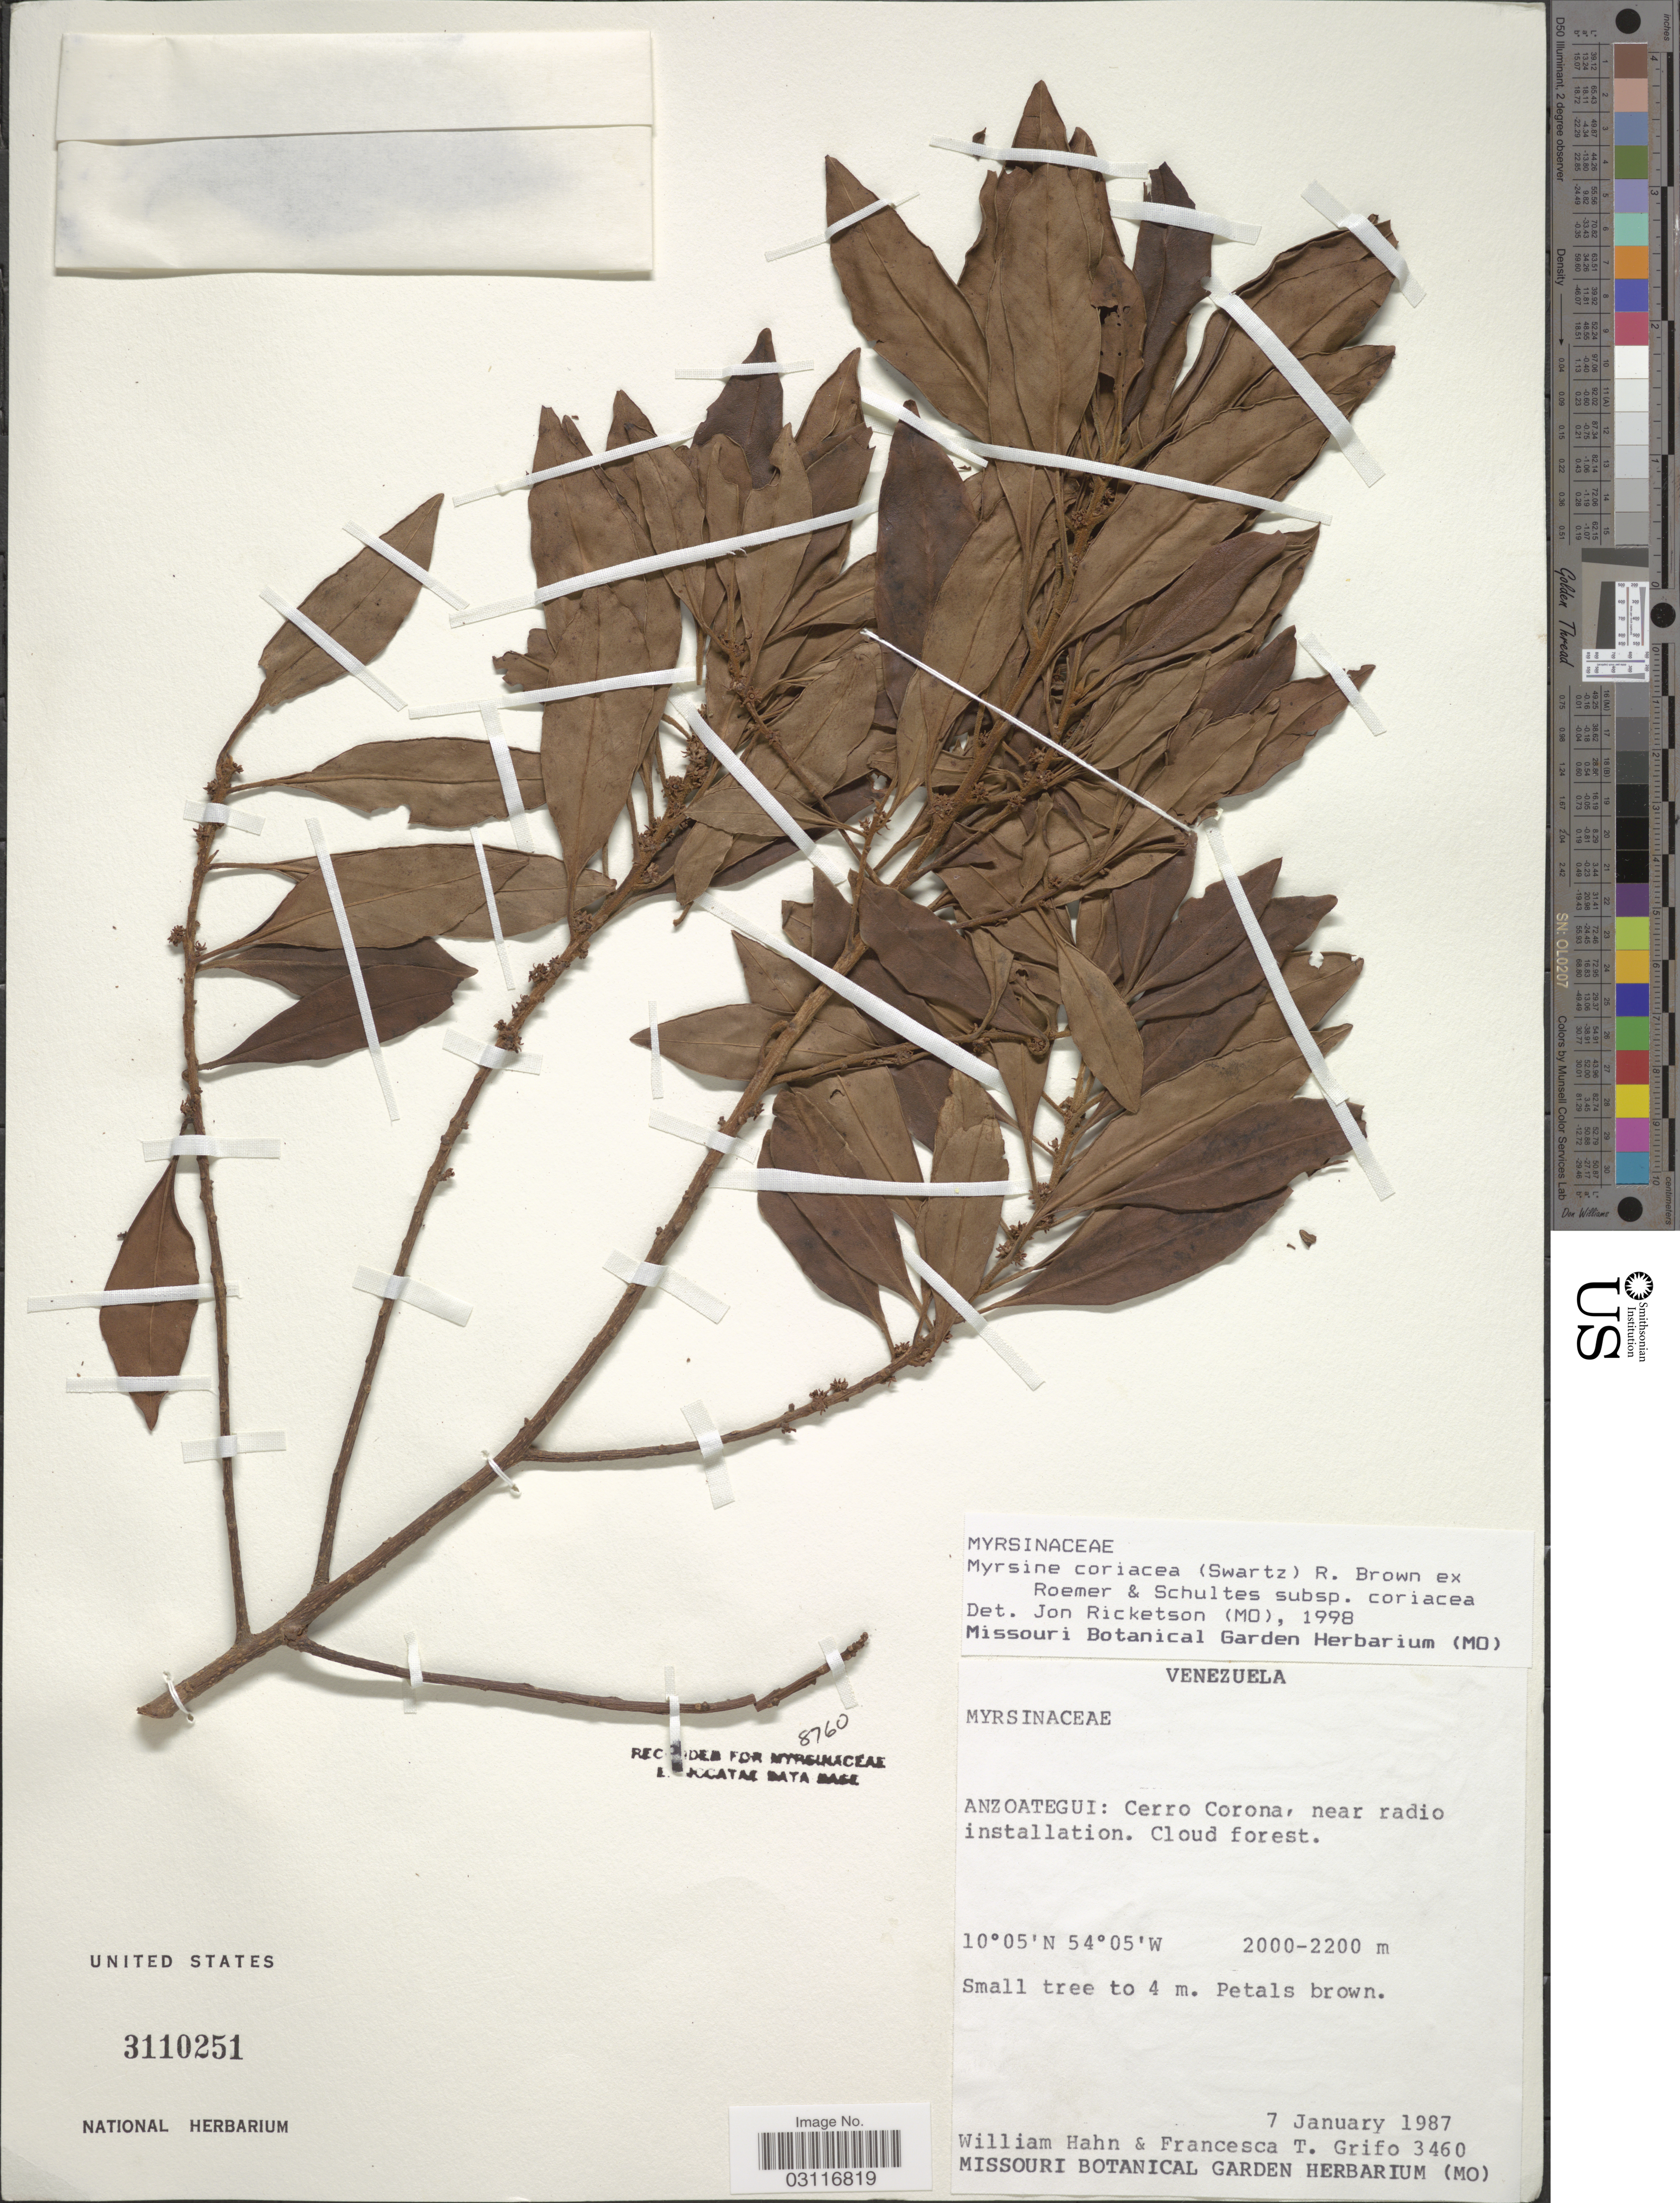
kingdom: Plantae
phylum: Tracheophyta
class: Magnoliopsida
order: Ericales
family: Primulaceae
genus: Myrsine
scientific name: Myrsine coriacea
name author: (Sw.) R. Br. ex Roem. & Schult.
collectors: W. Hahn & F. Grifo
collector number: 3460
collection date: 1987-01-07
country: Venezuela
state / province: Anzoategui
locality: Cerro Corona, near radio installation.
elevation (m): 2000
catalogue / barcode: US 3110251